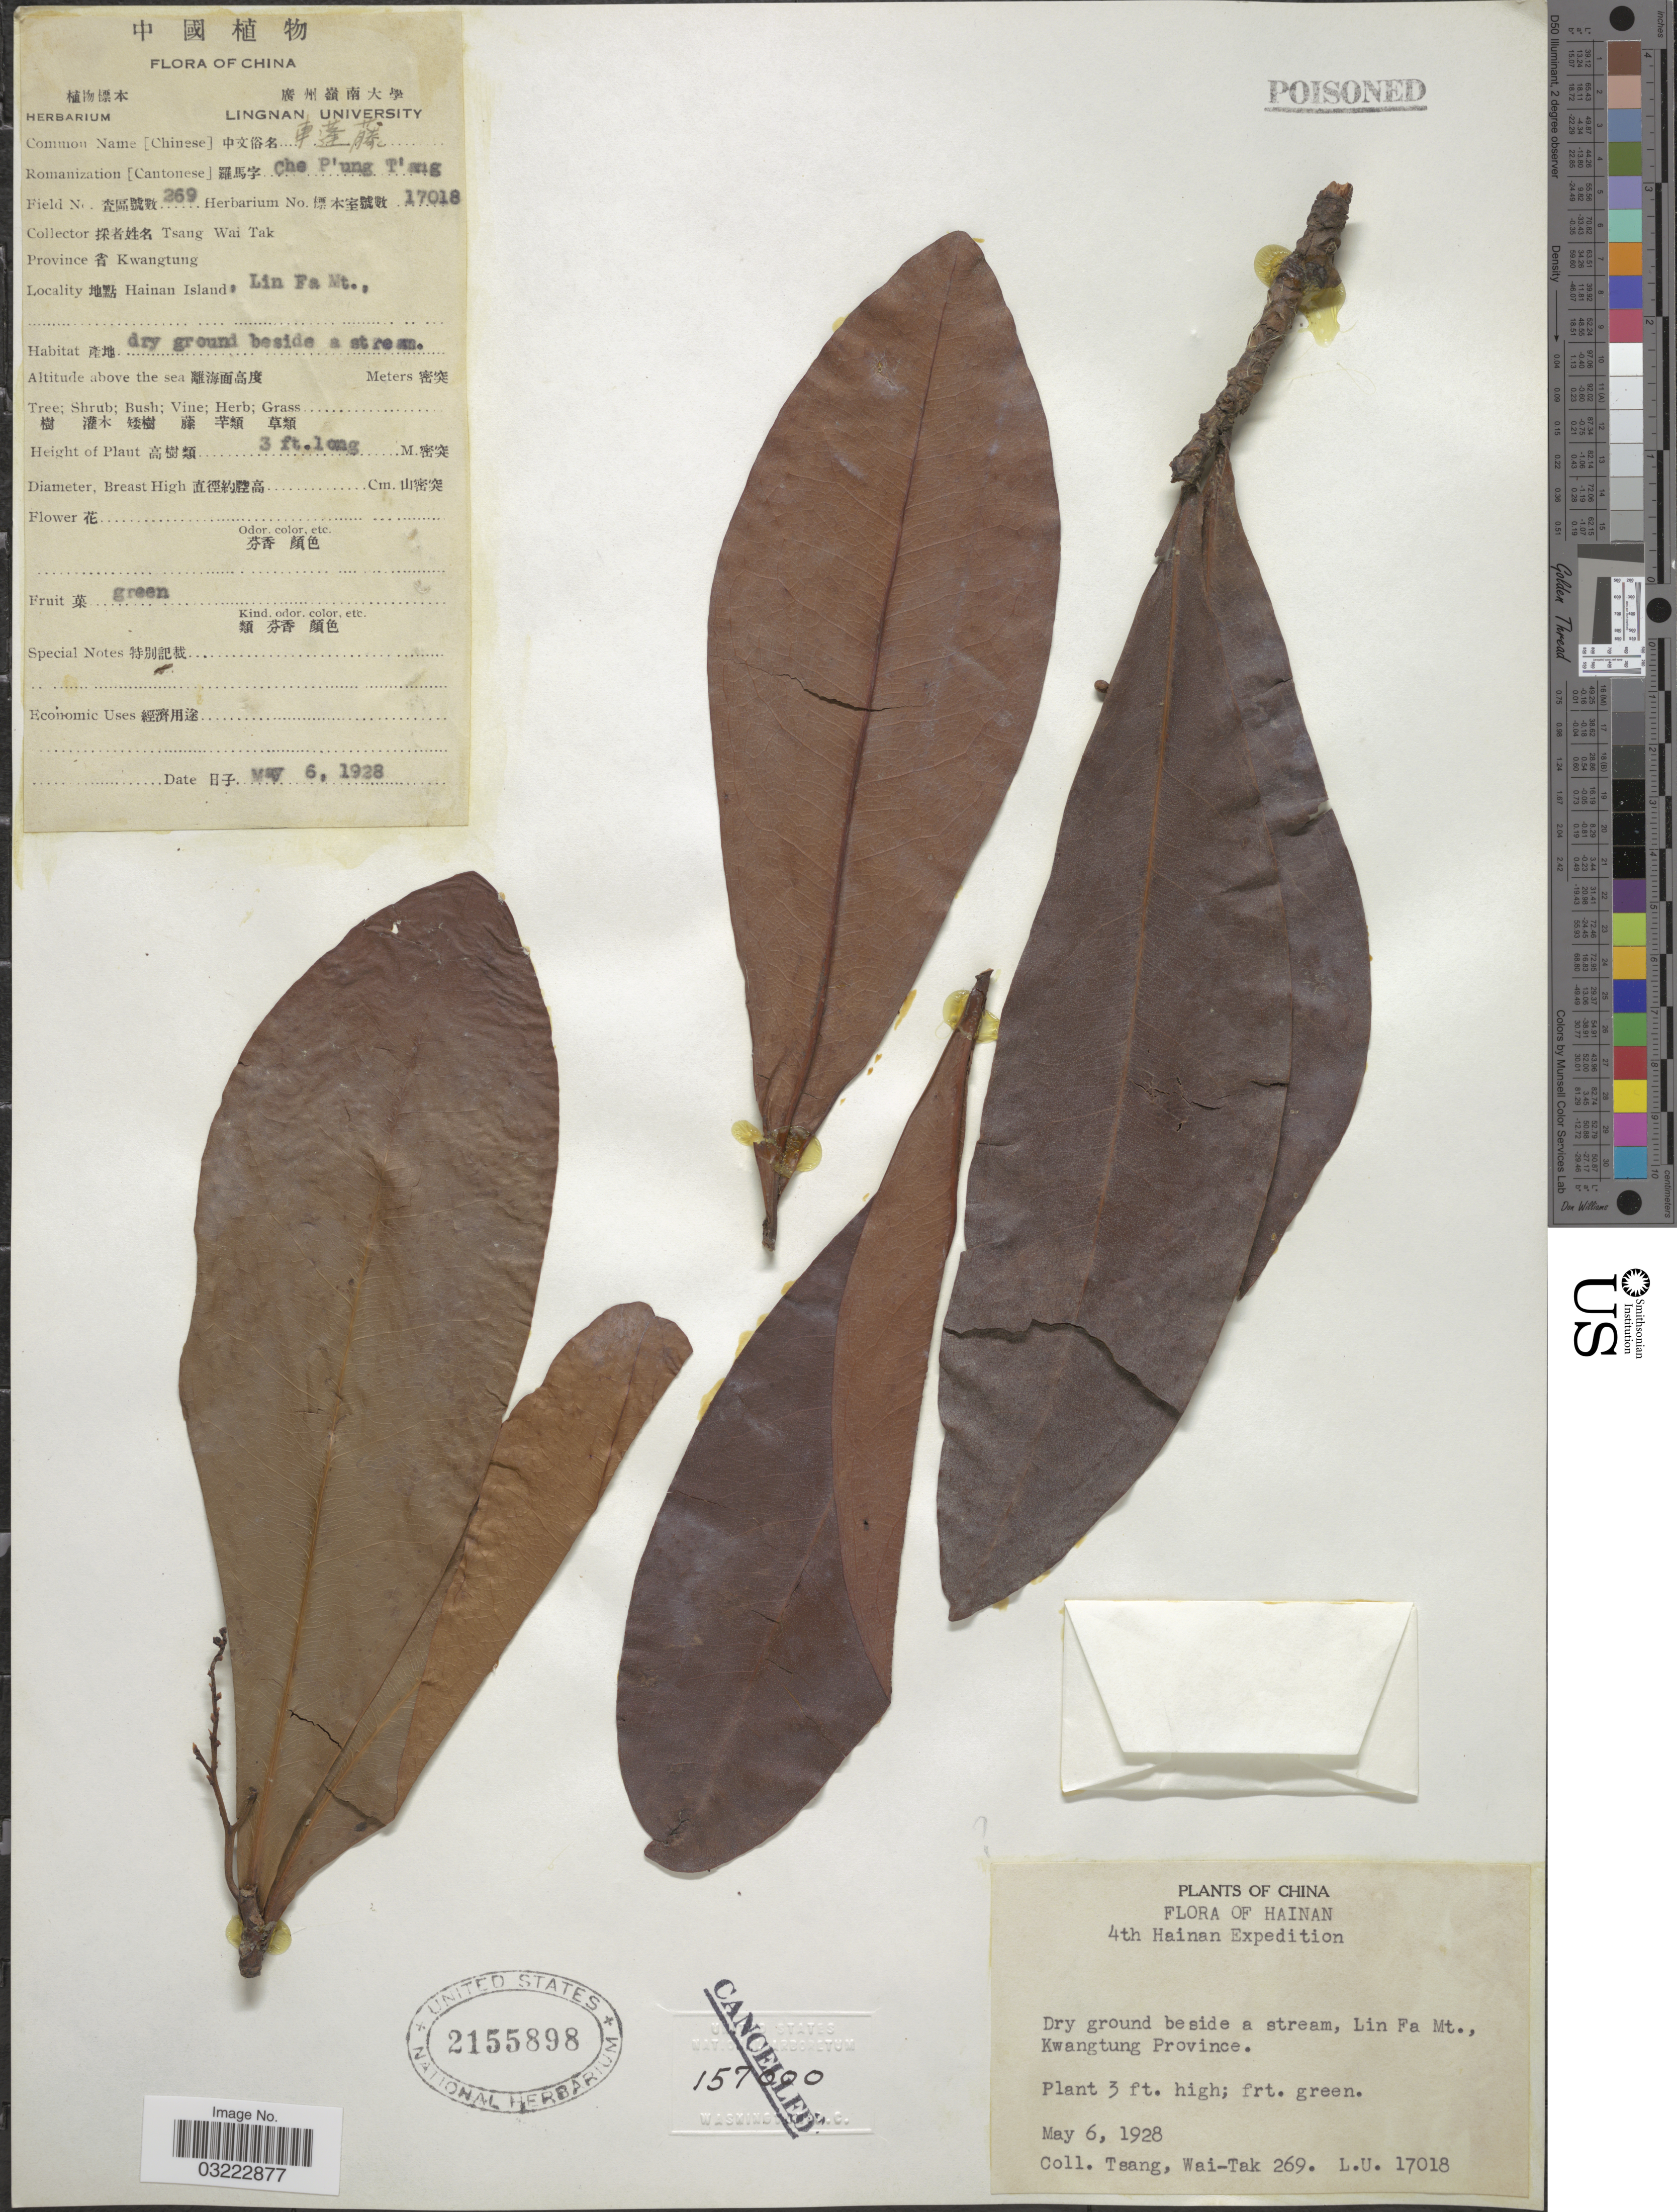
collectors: W. T. Tsang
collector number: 269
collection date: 1928-05-06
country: China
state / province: Guangdong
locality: Dry ground beside a stream, Lin Fa Mt., Kwangtung Province. Hainan Island.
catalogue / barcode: US 2155898